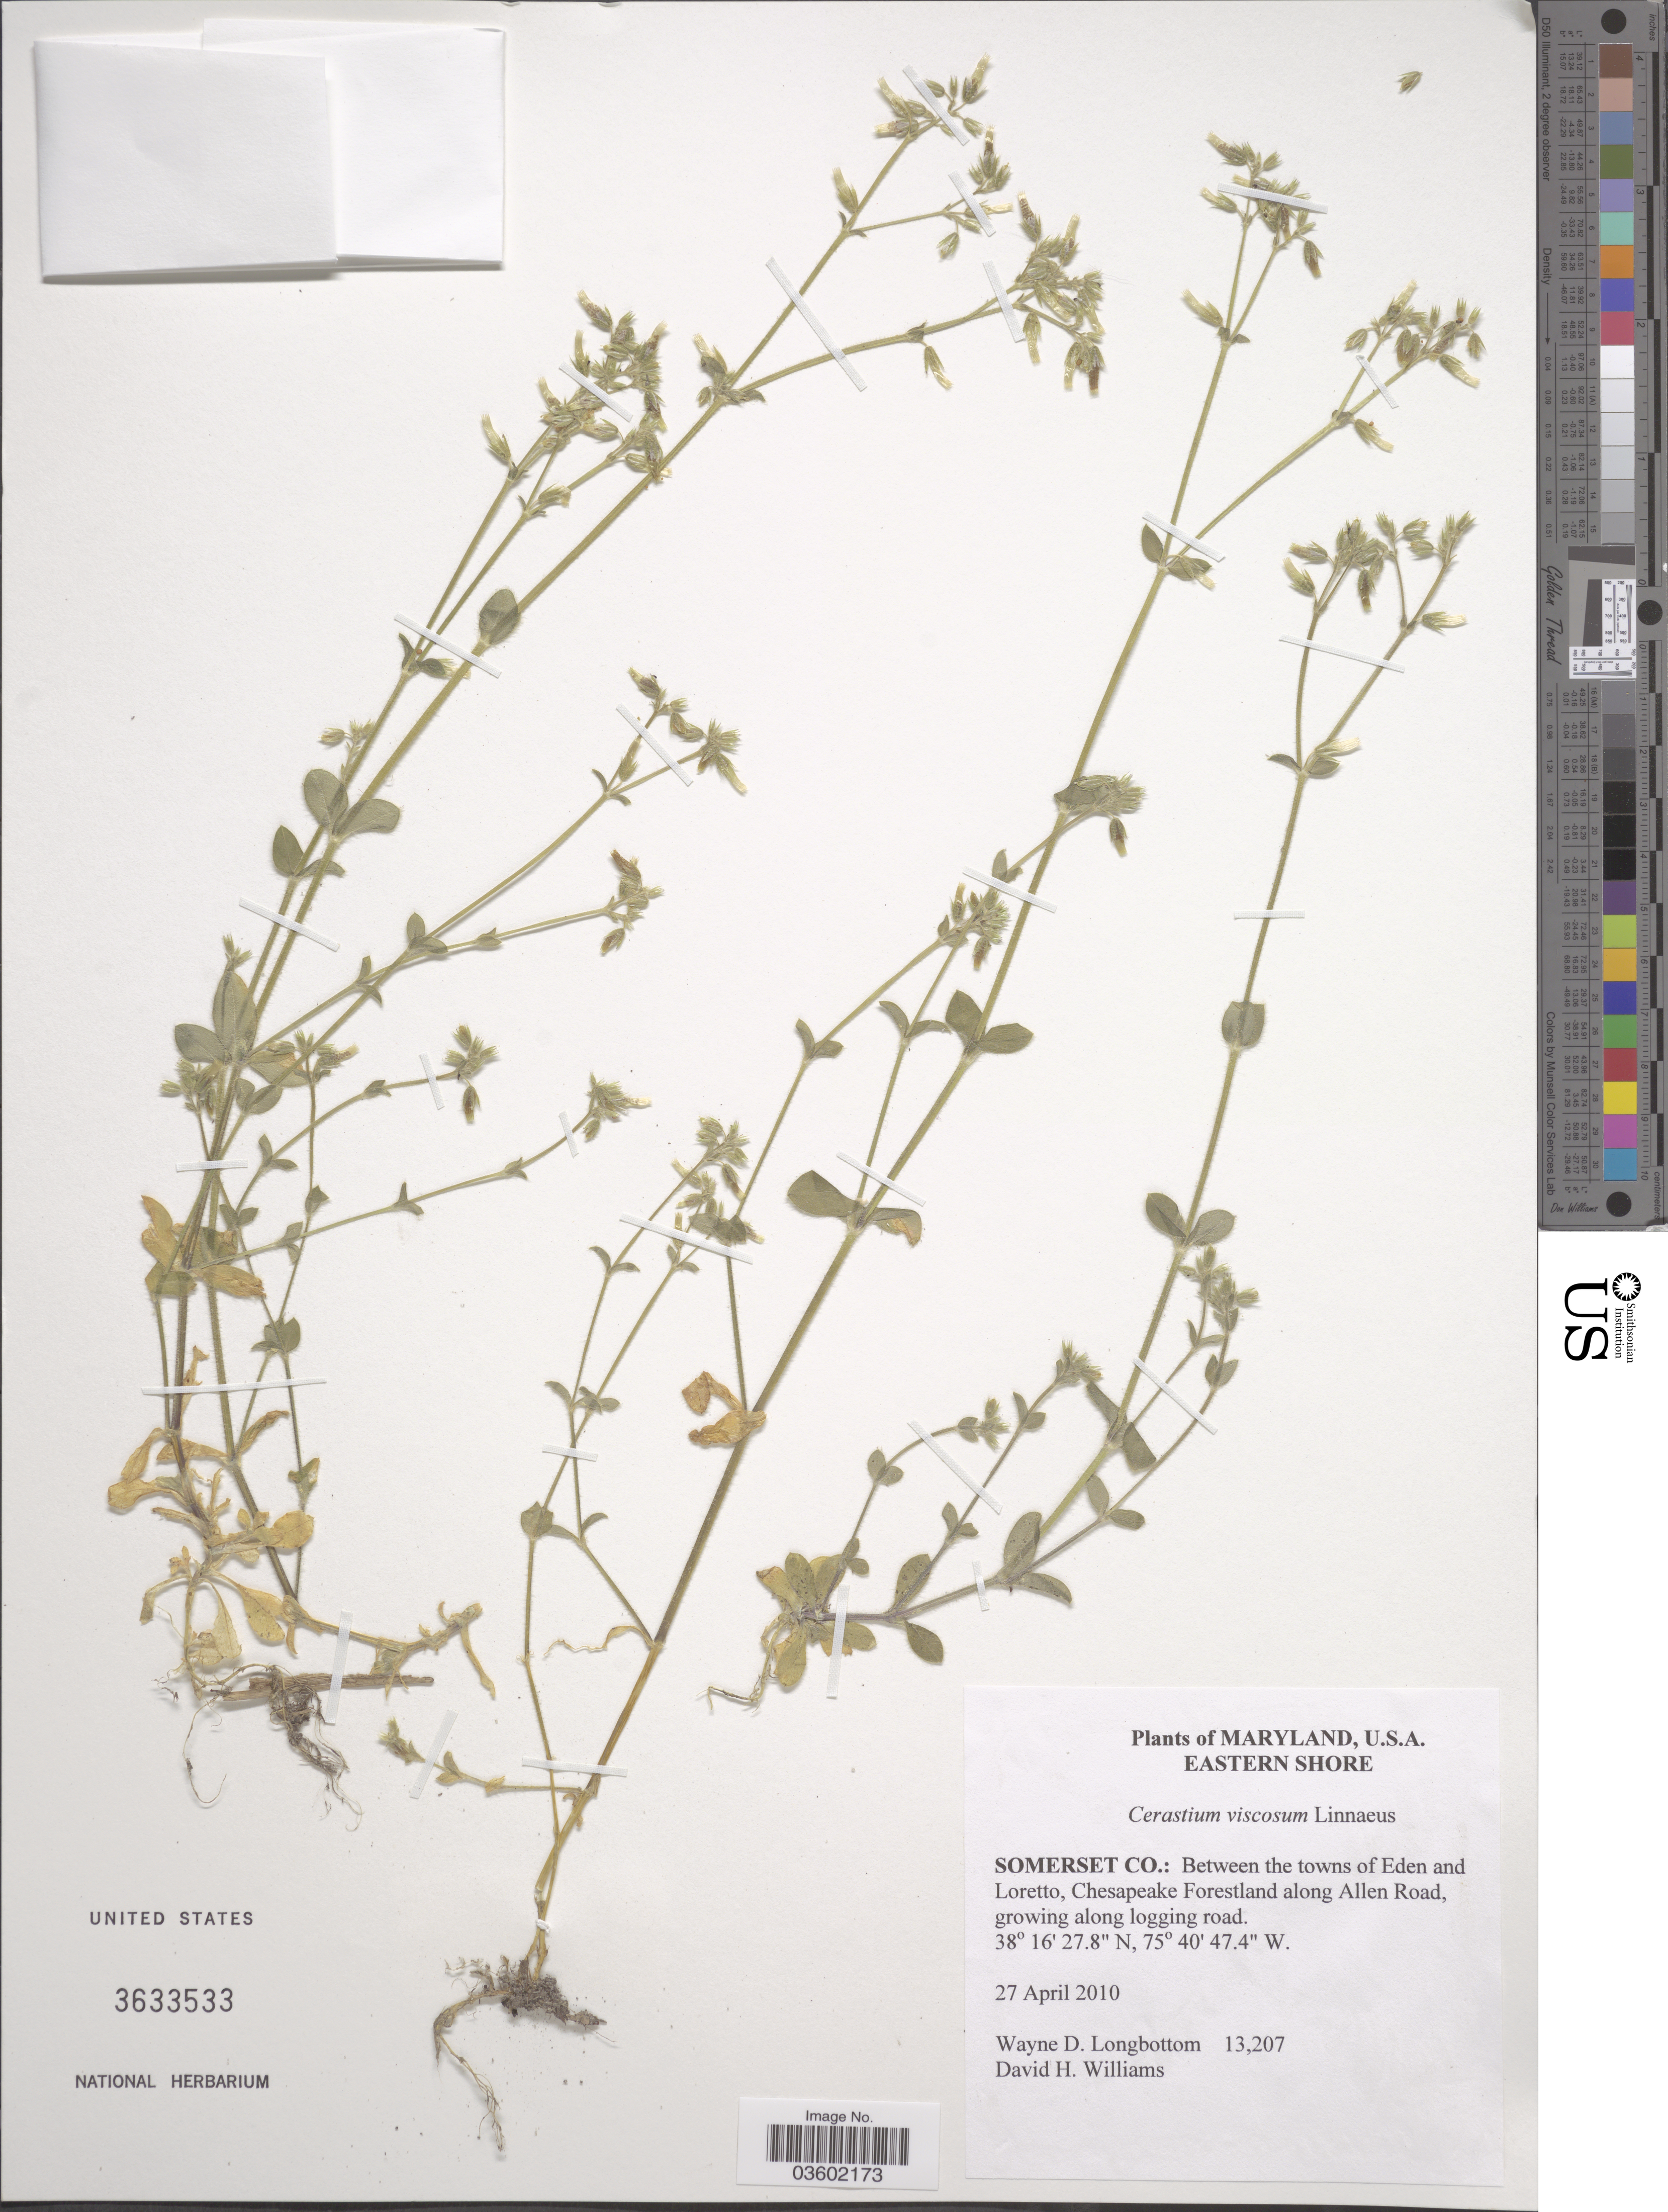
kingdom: Plantae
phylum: Tracheophyta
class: Magnoliopsida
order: Caryophyllales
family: Caryophyllaceae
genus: Cerastium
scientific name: Cerastium viscosum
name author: L.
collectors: W. D. Longbottom & D. E. Williams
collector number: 13207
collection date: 2010-04-27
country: United States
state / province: Maryland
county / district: Somerset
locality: Eastern shore. Somerset Co.: Between the towns of Eden and Loretto, Chesapeake Forestland along Allen Road, growing along logging road.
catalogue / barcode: US 3633533